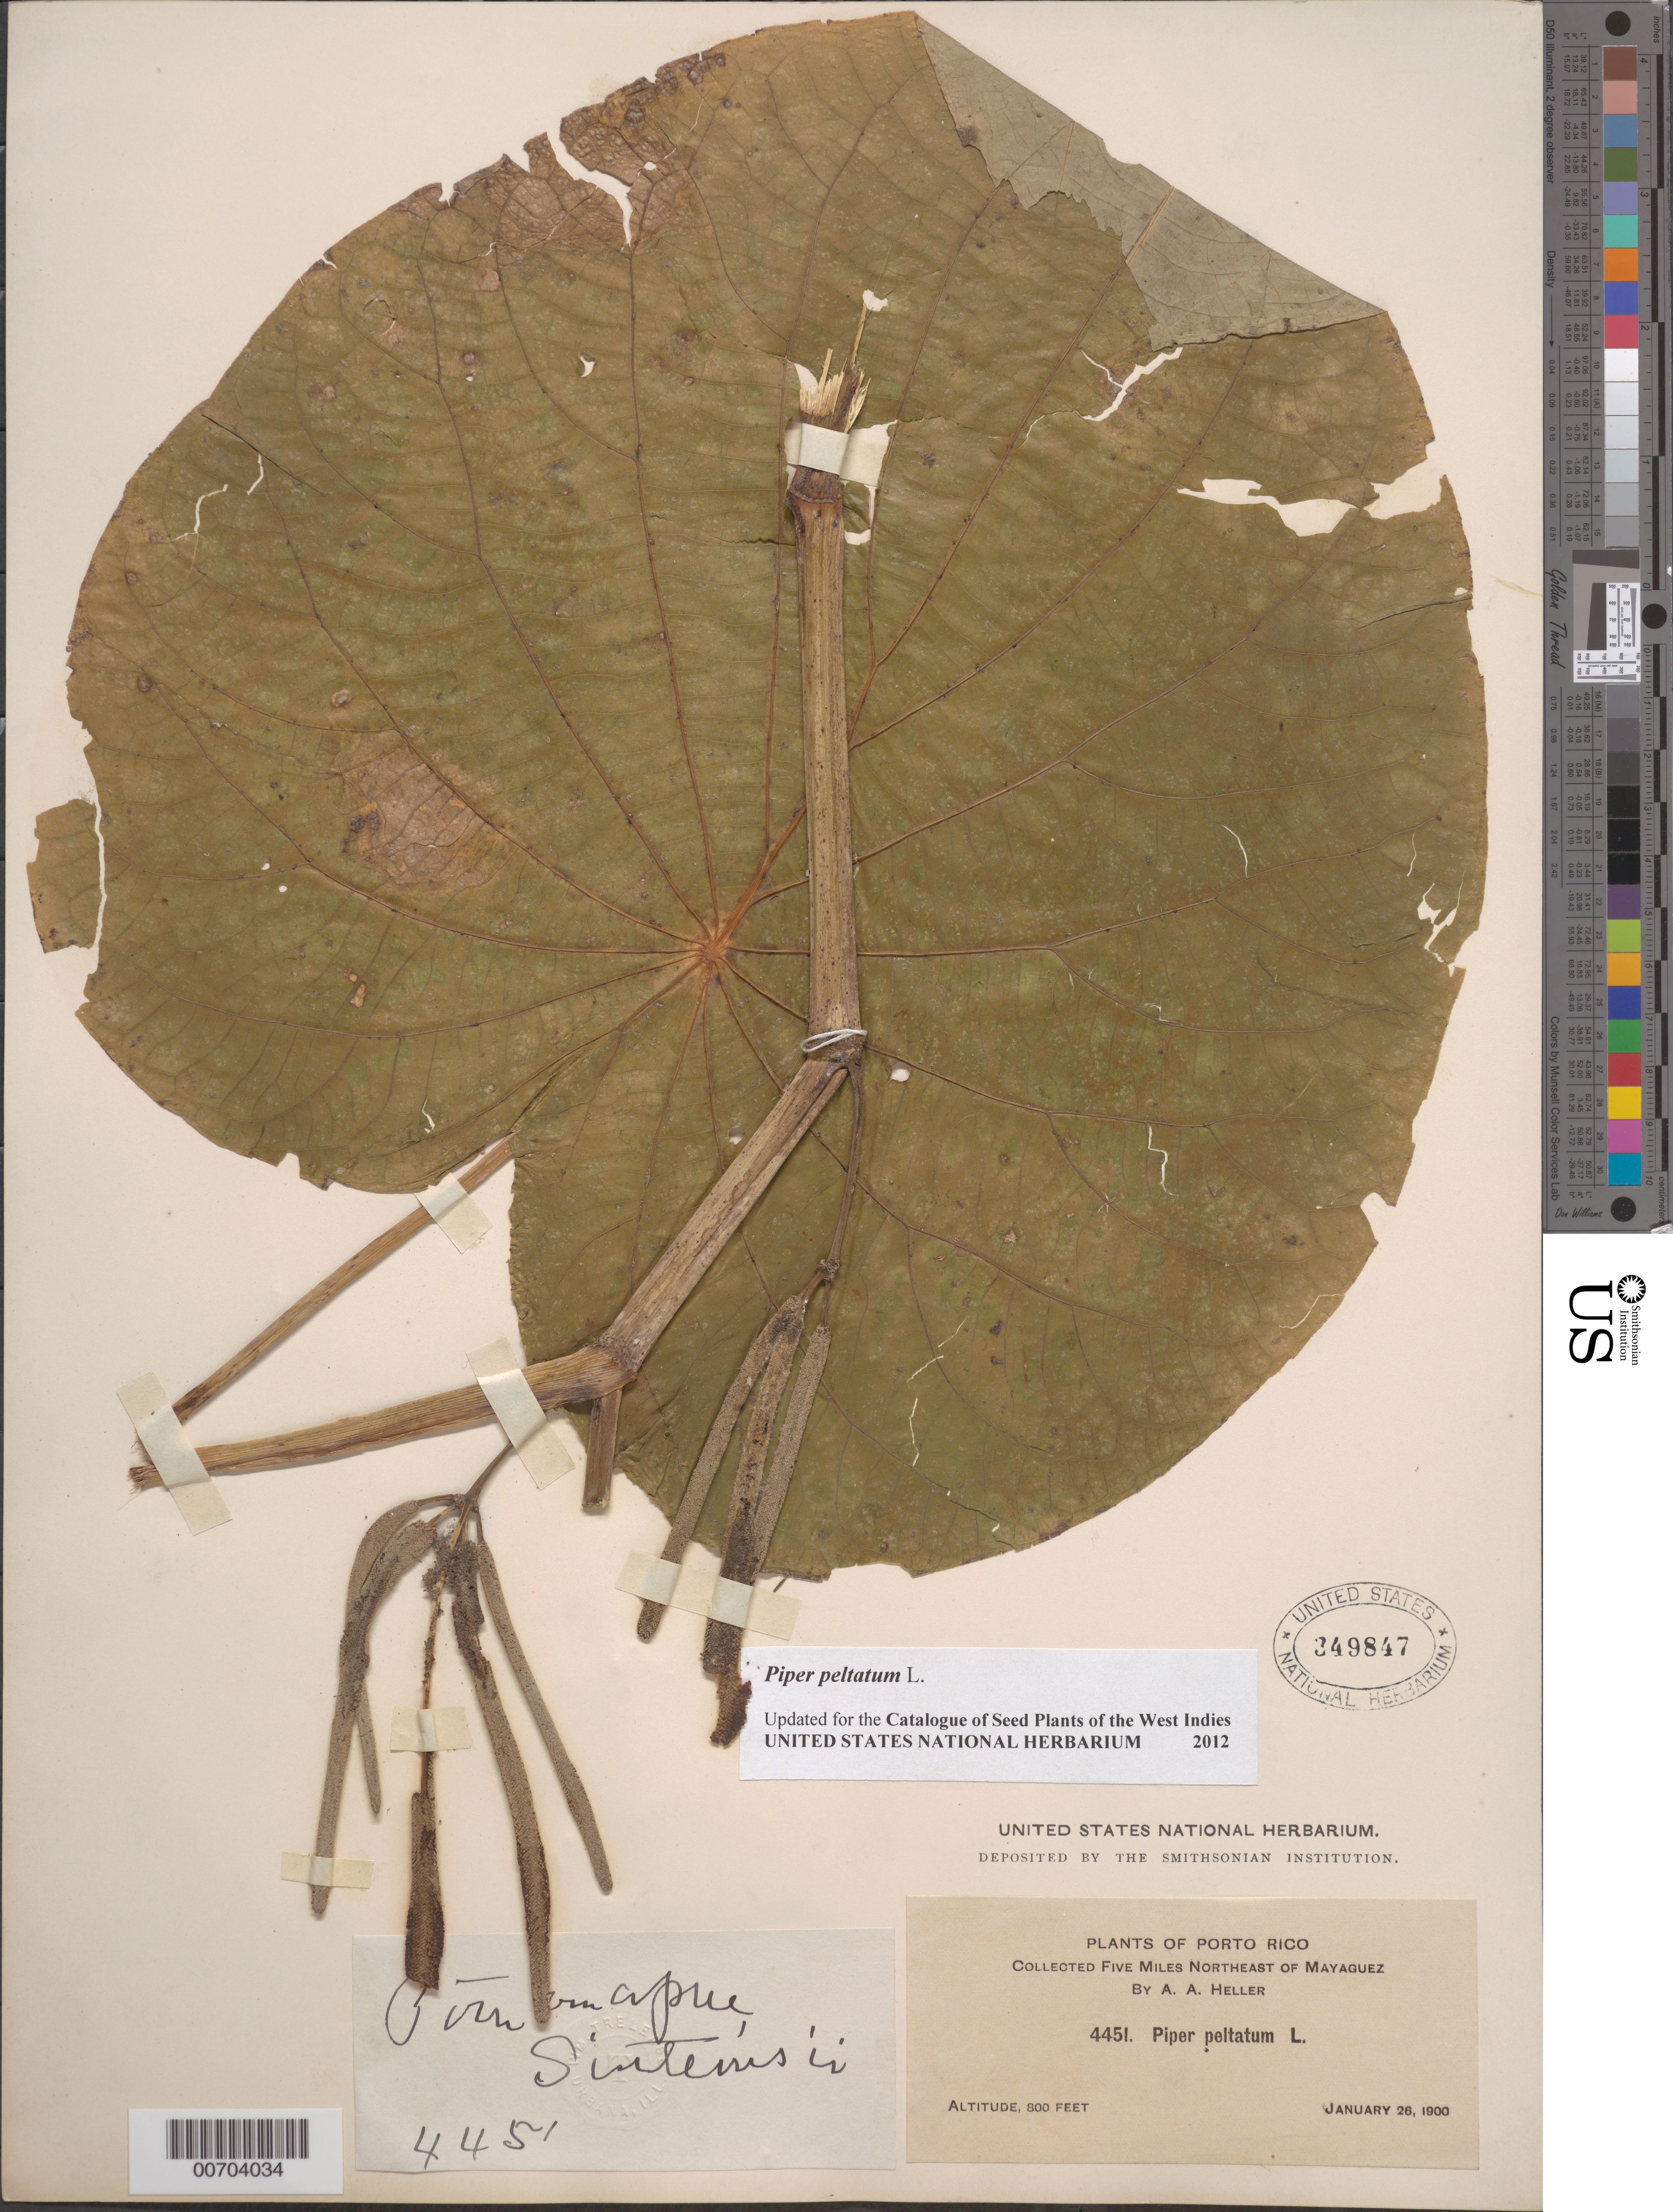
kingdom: Plantae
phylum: Tracheophyta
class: Magnoliopsida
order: Piperales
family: Piperaceae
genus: Piper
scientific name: Piper peltatum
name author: L.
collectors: A. A. Heller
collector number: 4451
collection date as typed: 26 Jan 1900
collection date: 1900-01-26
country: Puerto Rico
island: Greater Antilles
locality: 5 mi NE of Mayaguez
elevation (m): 244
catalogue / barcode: US 349847